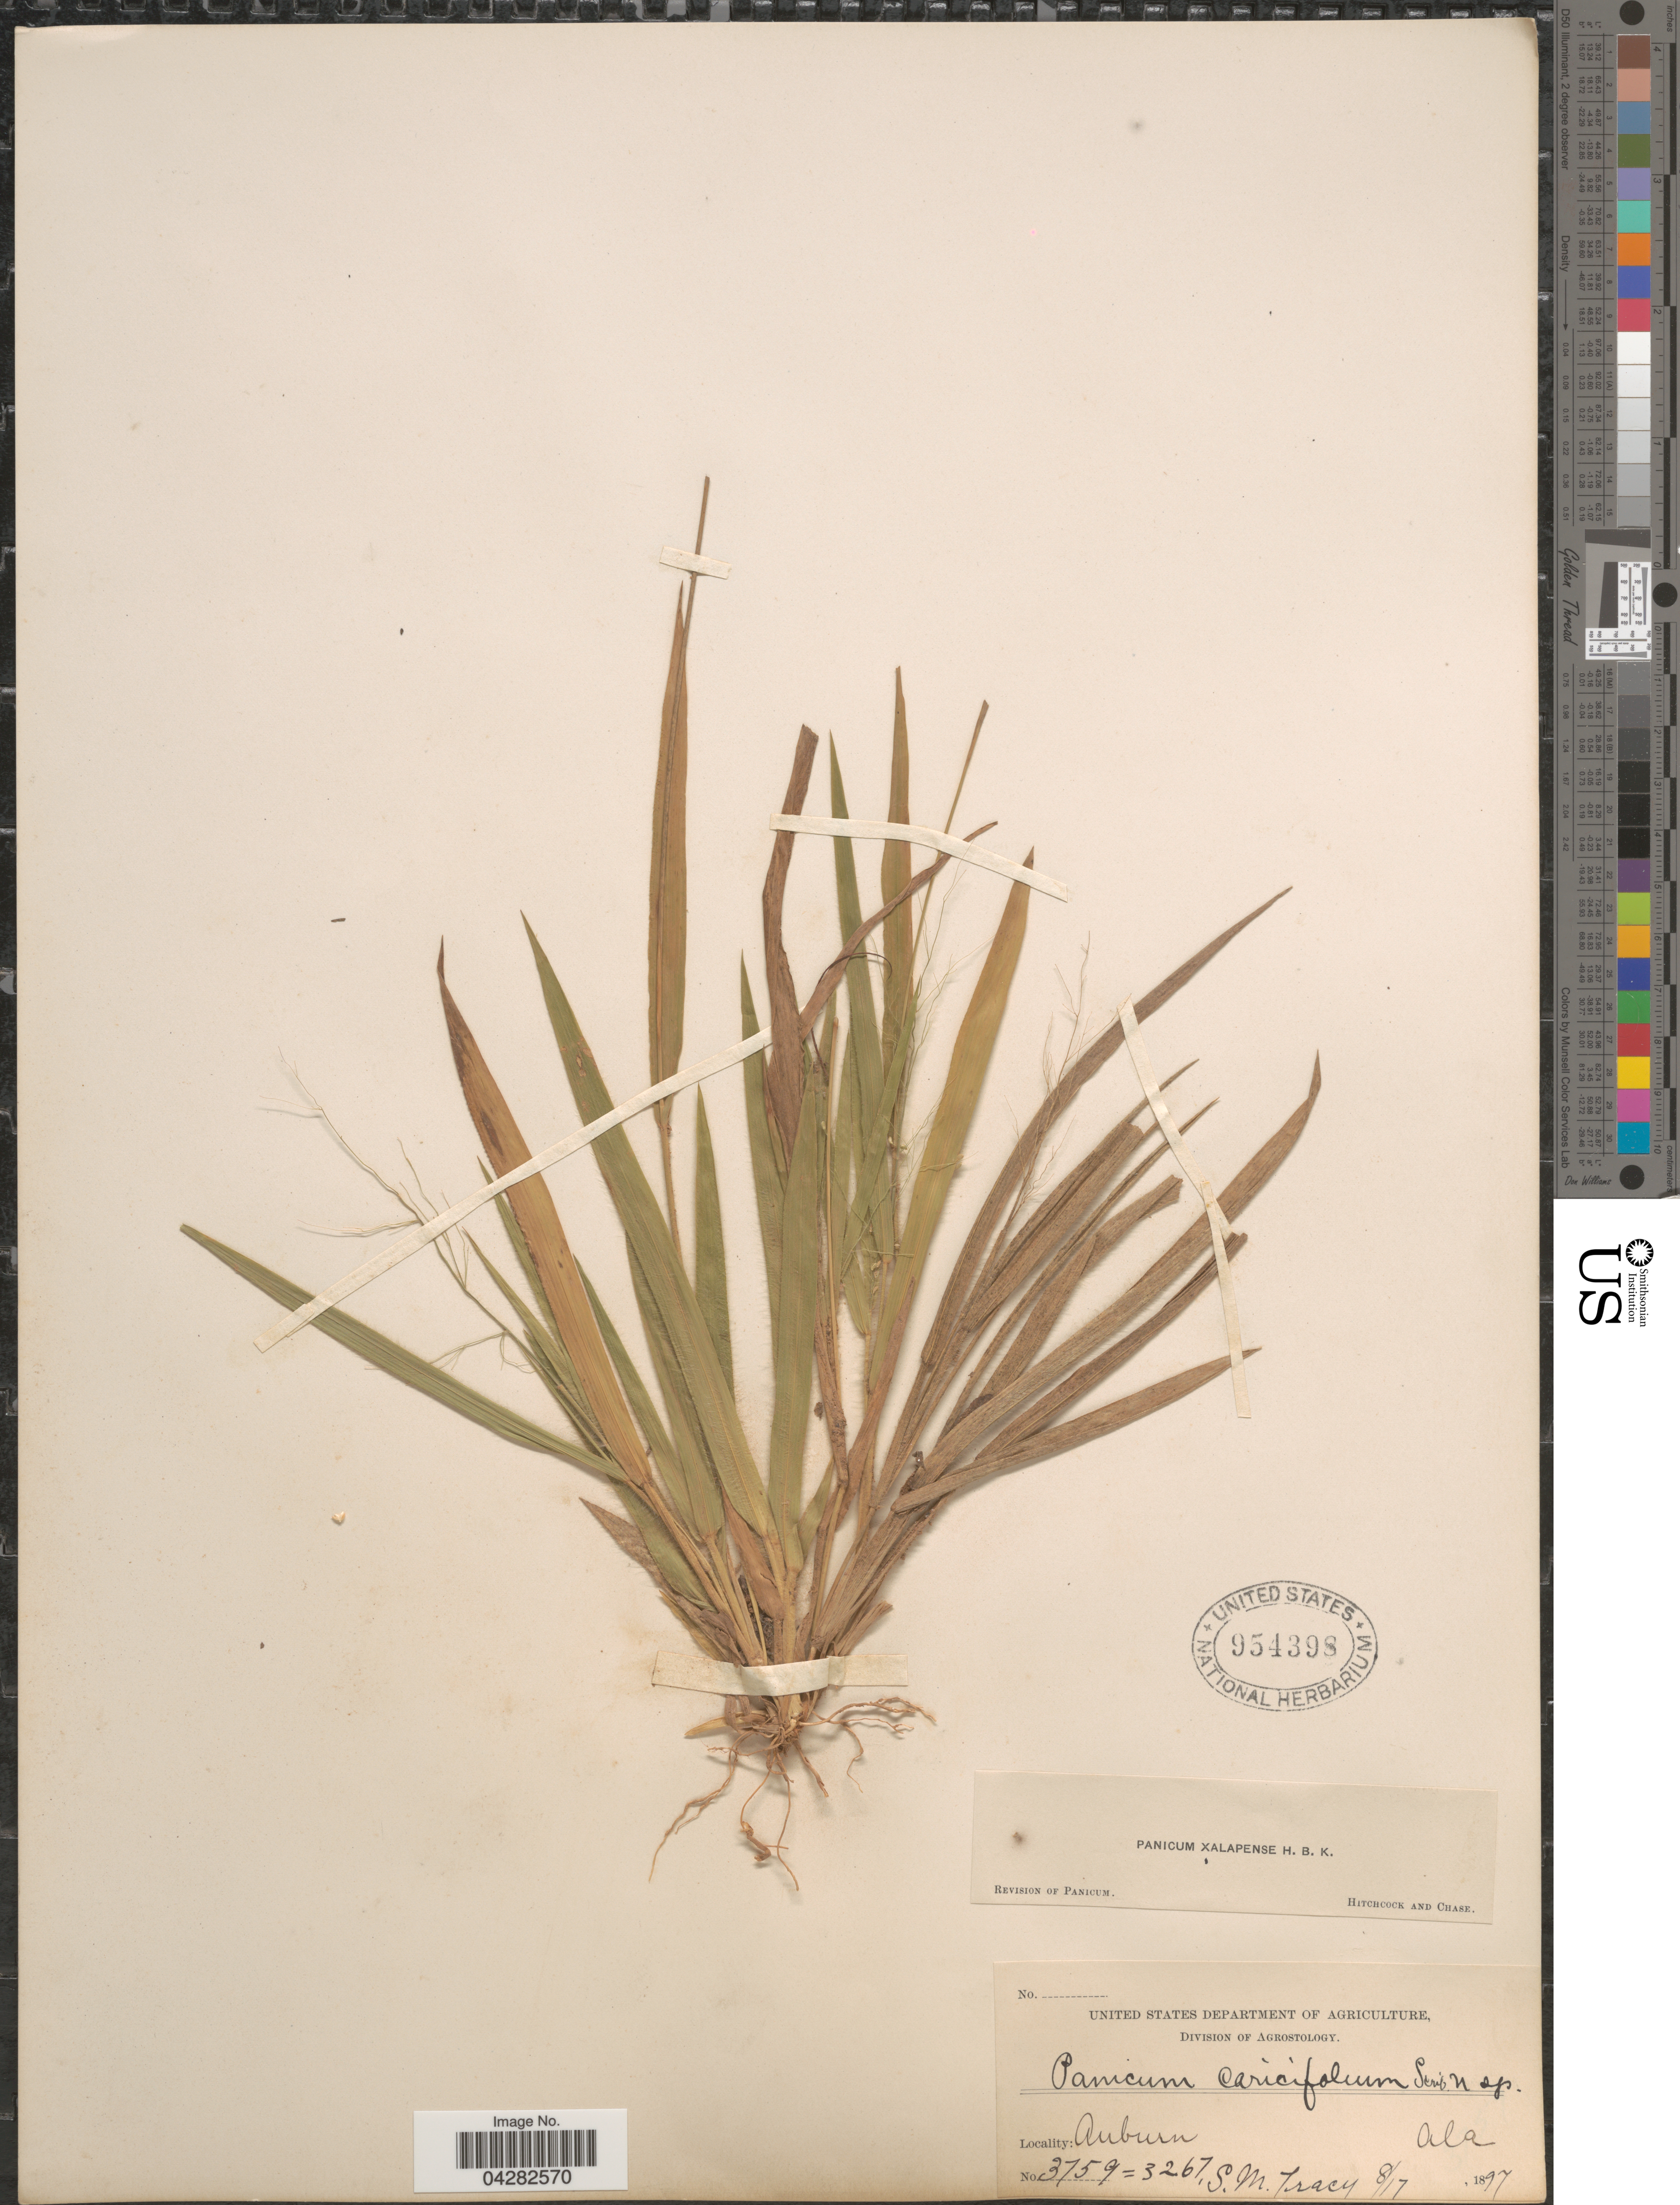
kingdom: Plantae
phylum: Tracheophyta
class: Liliopsida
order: Poales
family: Poaceae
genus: Dichanthelium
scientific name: Dichanthelium laxiflorum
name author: (Lam.) Gould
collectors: S. M. Tracy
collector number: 3759/3267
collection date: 1897-08-17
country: United States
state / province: Alabama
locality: Auburn.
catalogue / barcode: US 954398